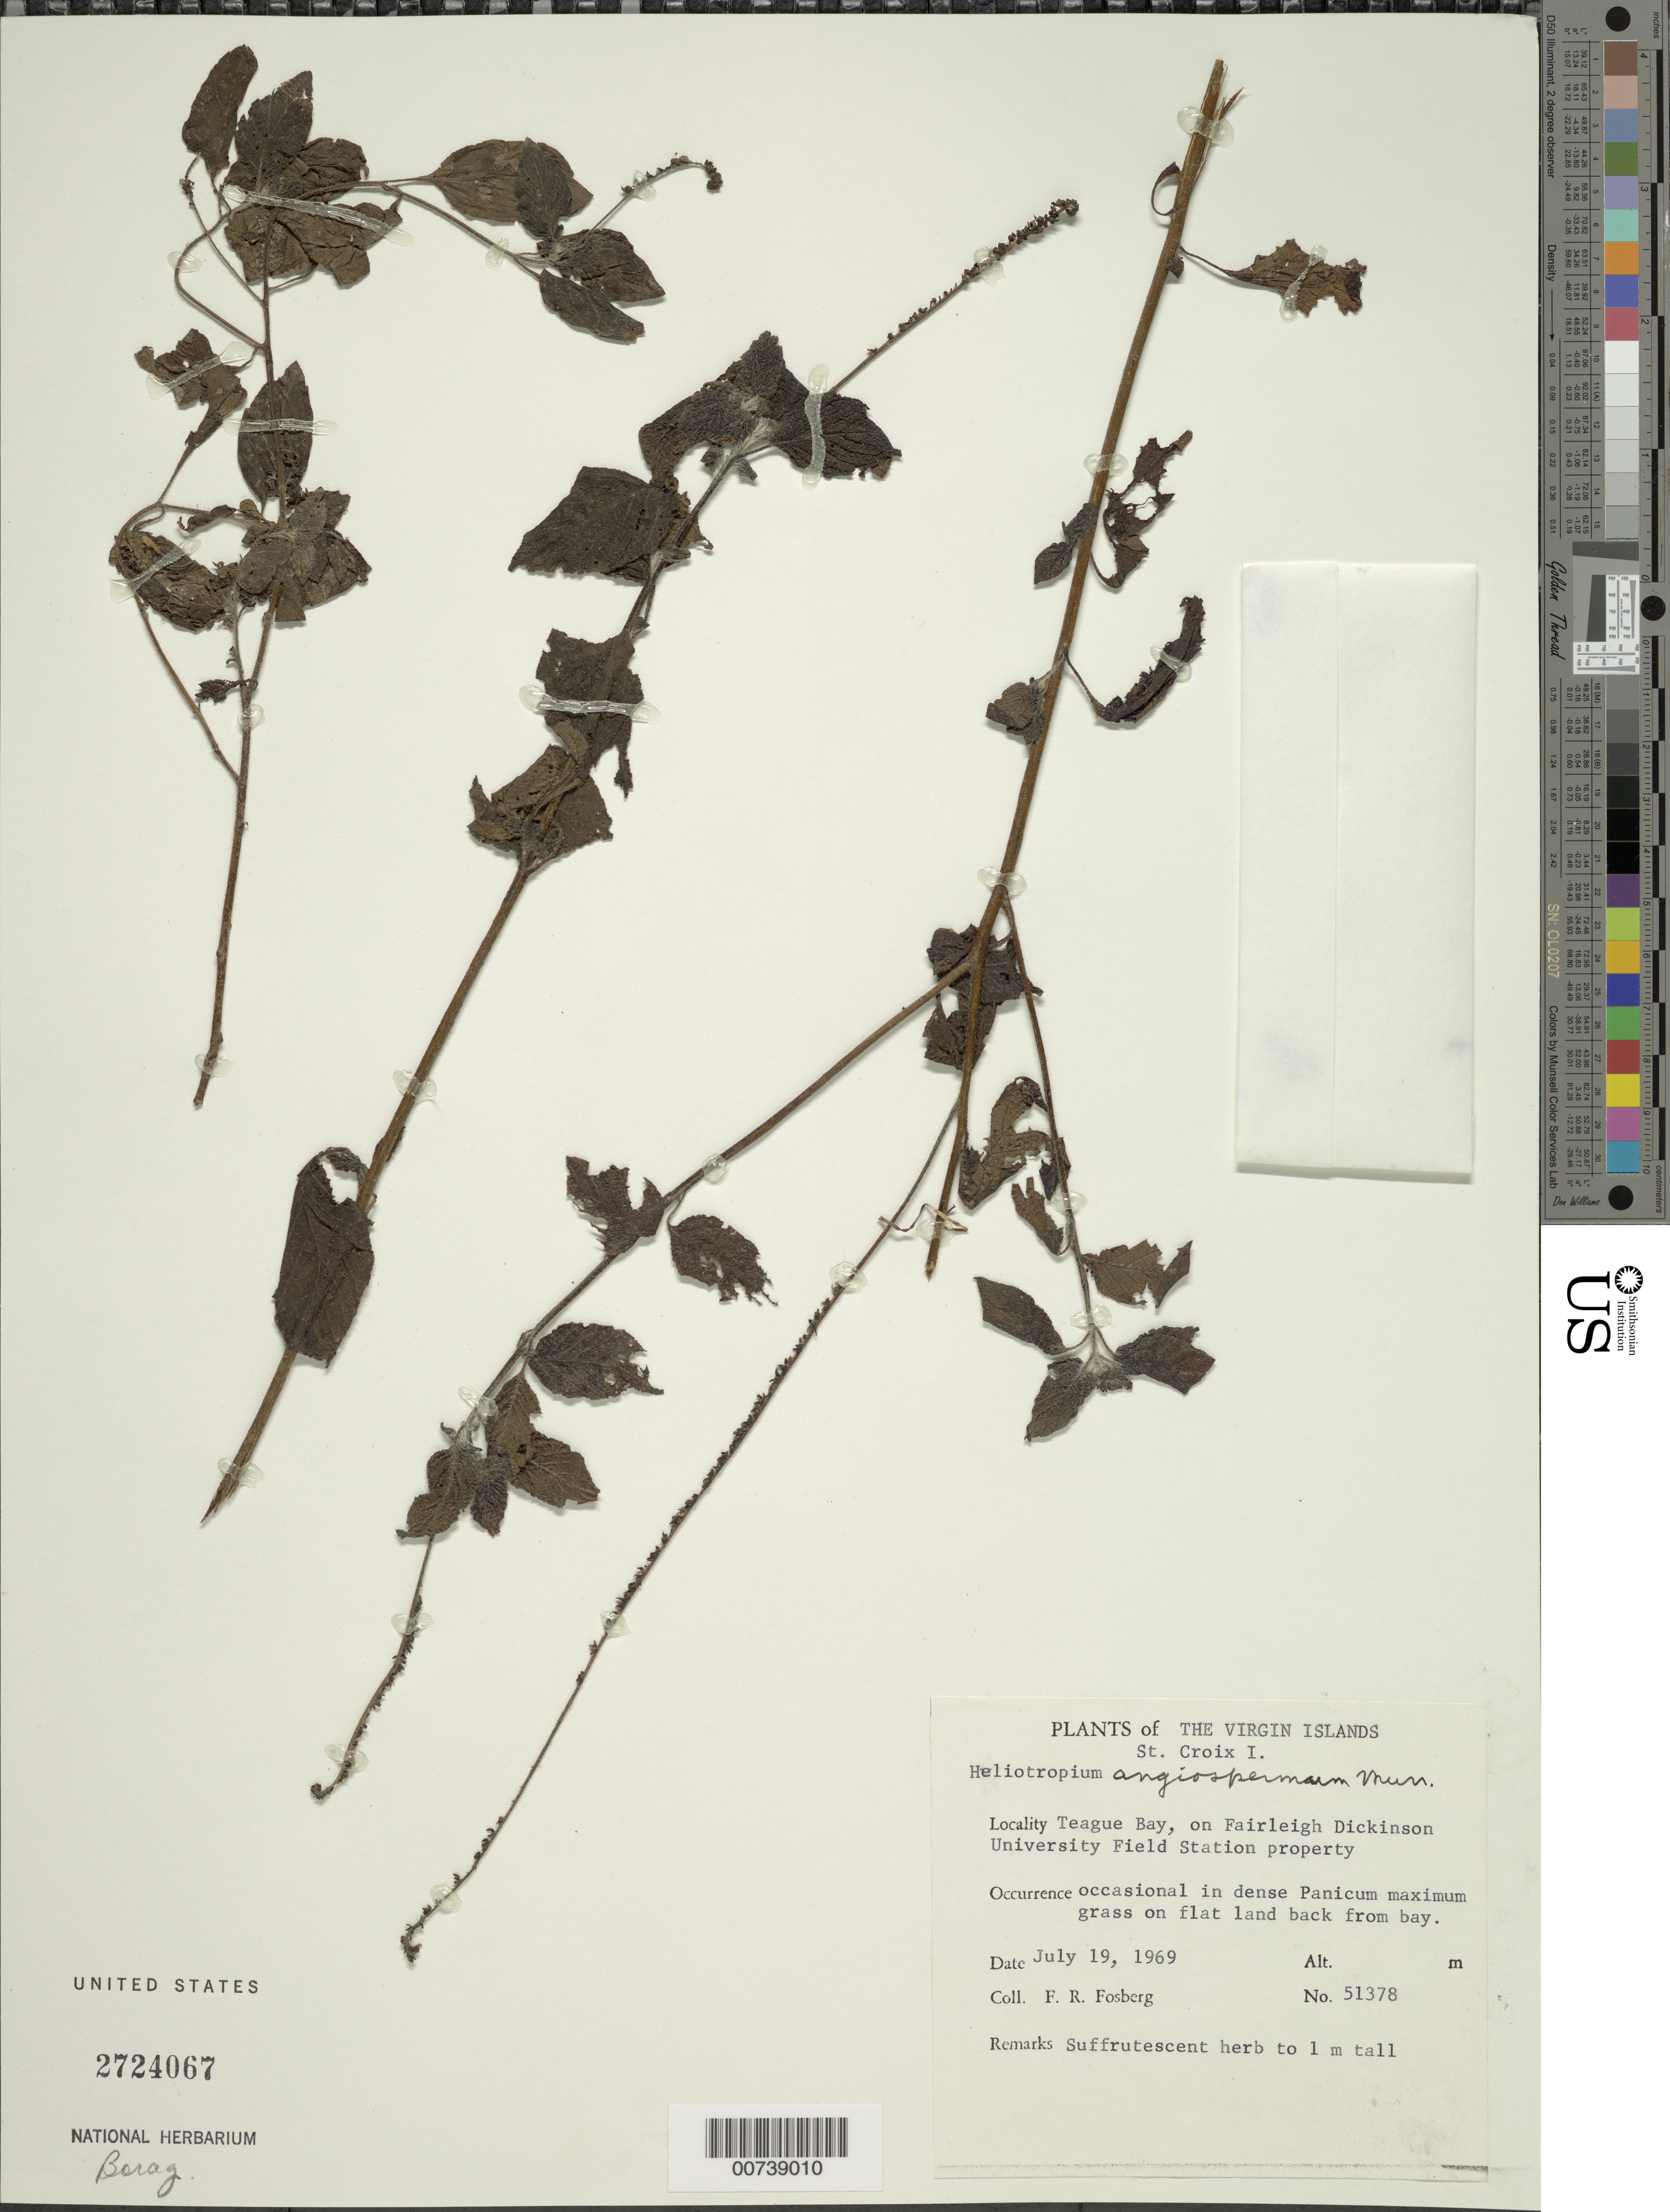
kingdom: Plantae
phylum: Tracheophyta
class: Magnoliopsida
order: Boraginales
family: Heliotropiaceae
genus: Heliotropium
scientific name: Heliotropium angiospermum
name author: Murray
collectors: F. R. Fosberg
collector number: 51378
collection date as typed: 19 Jul 1969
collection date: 1969-07-19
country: U.S. Virgin Islands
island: St. Croix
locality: Teague Bay, on Fairleigh Dickinson University Field Station property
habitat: Occasional in dense Panicum maximum grass on flat land back from bay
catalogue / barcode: US 2724067